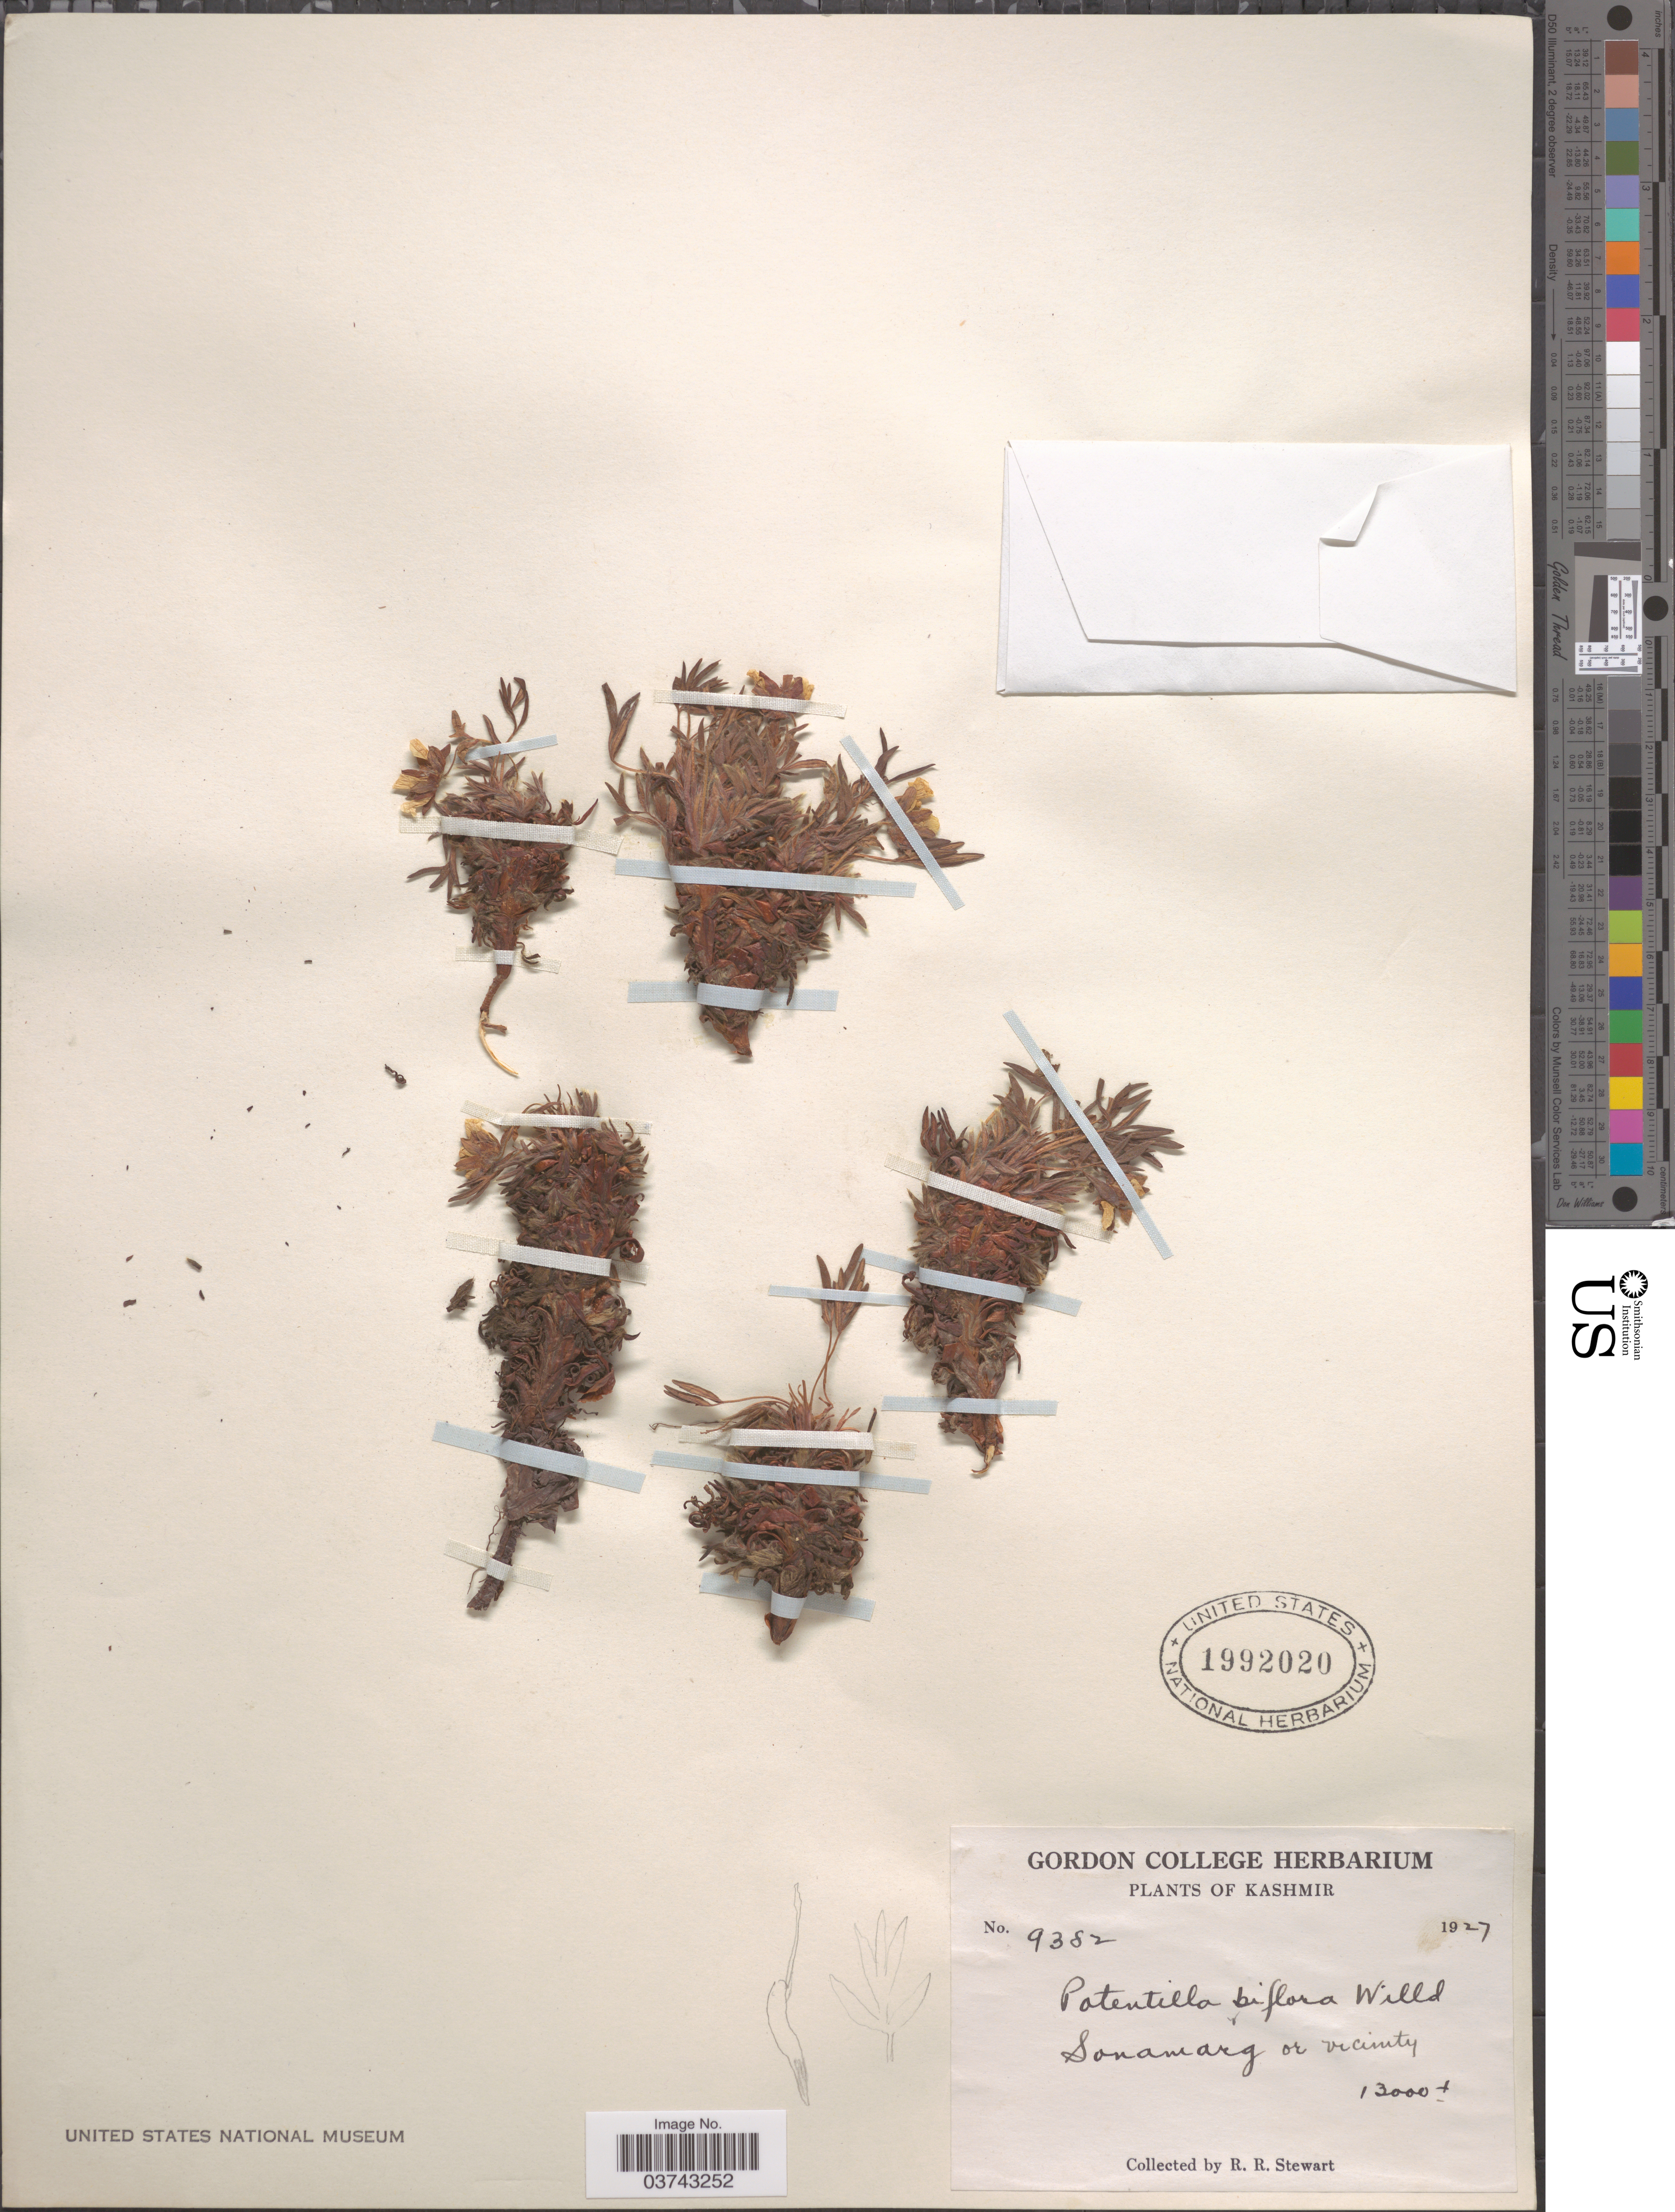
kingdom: Plantae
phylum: Tracheophyta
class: Magnoliopsida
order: Rosales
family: Rosaceae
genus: Potentilla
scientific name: Potentilla biflora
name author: Willd. ex Schltdl.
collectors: R. Stewart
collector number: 9382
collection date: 1927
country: India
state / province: Jammu and Kashmir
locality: Kashmir. Sonamarg or vicinity.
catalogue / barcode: US 1992020